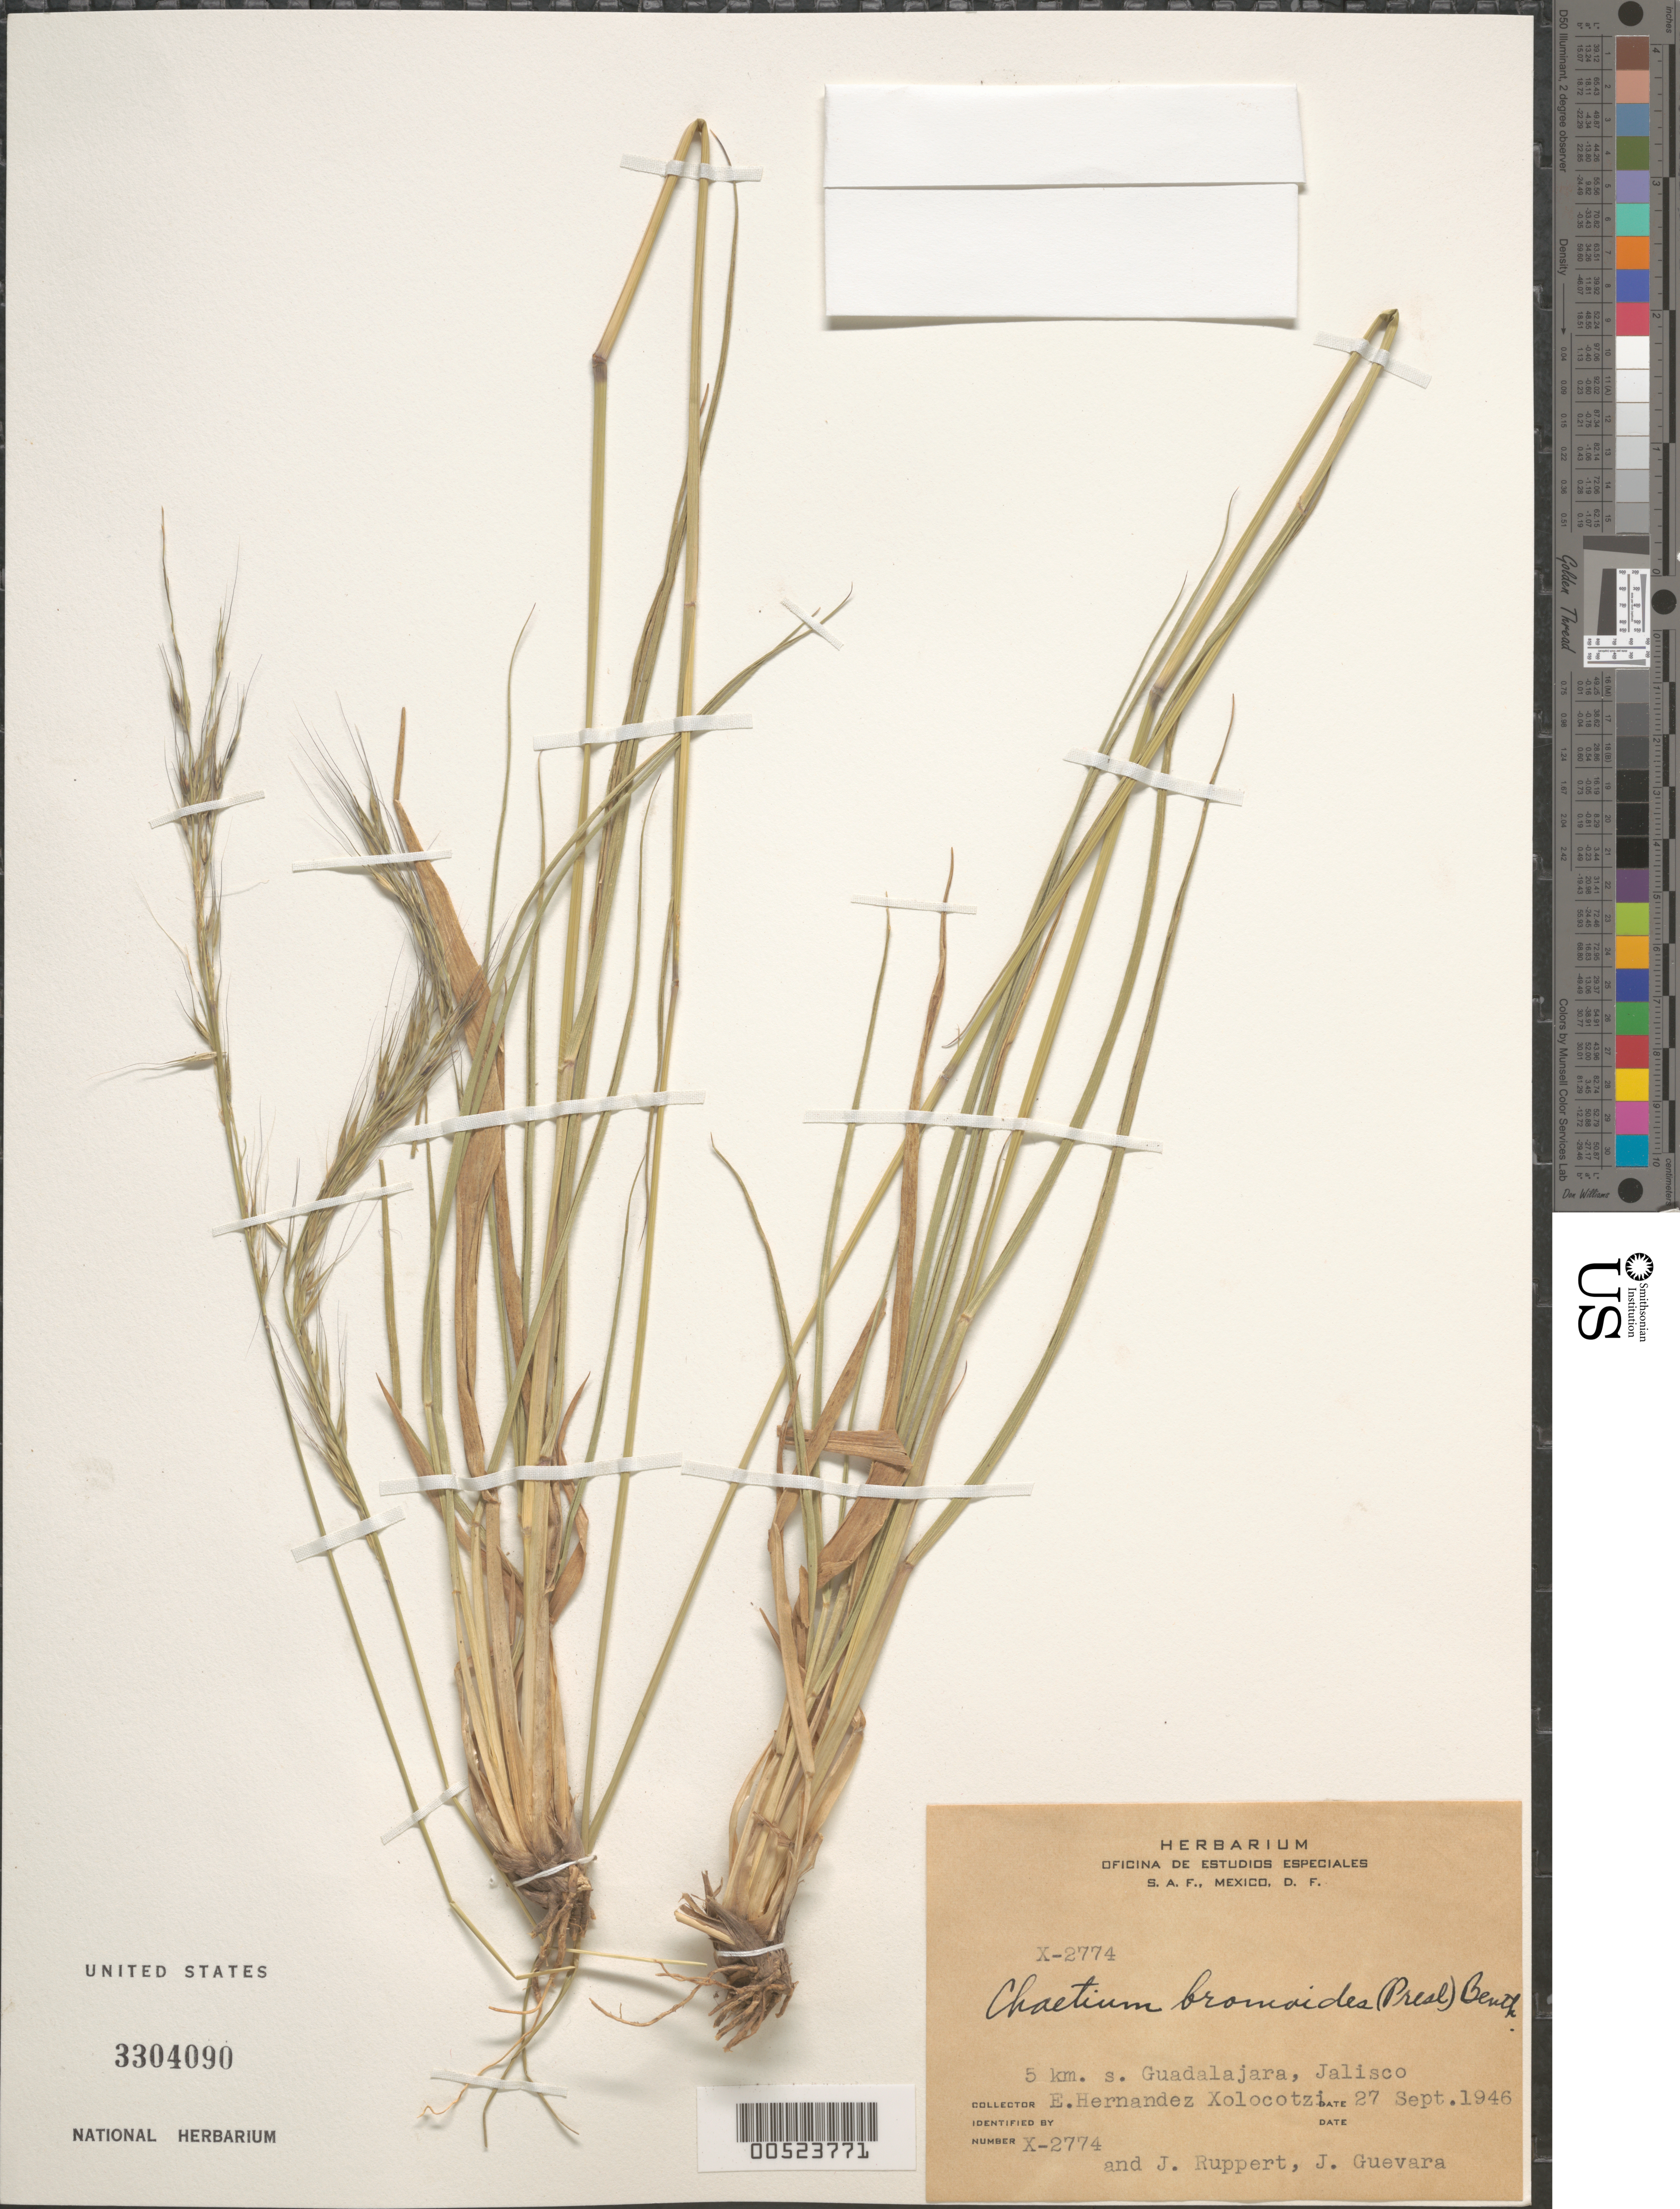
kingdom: Plantae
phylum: Tracheophyta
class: Liliopsida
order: Poales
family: Poaceae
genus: Chaetium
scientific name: Chaetium bromoides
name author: (J. Presl) Benth. ex Hemsl.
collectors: E. I. Hernández-X., J. Ruppert & J. Guevara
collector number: X-2774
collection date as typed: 27 Sep 1946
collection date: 1946-09-27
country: Mexico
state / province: Jalisco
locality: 5 km S of Guadalajara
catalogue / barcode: US 3304090